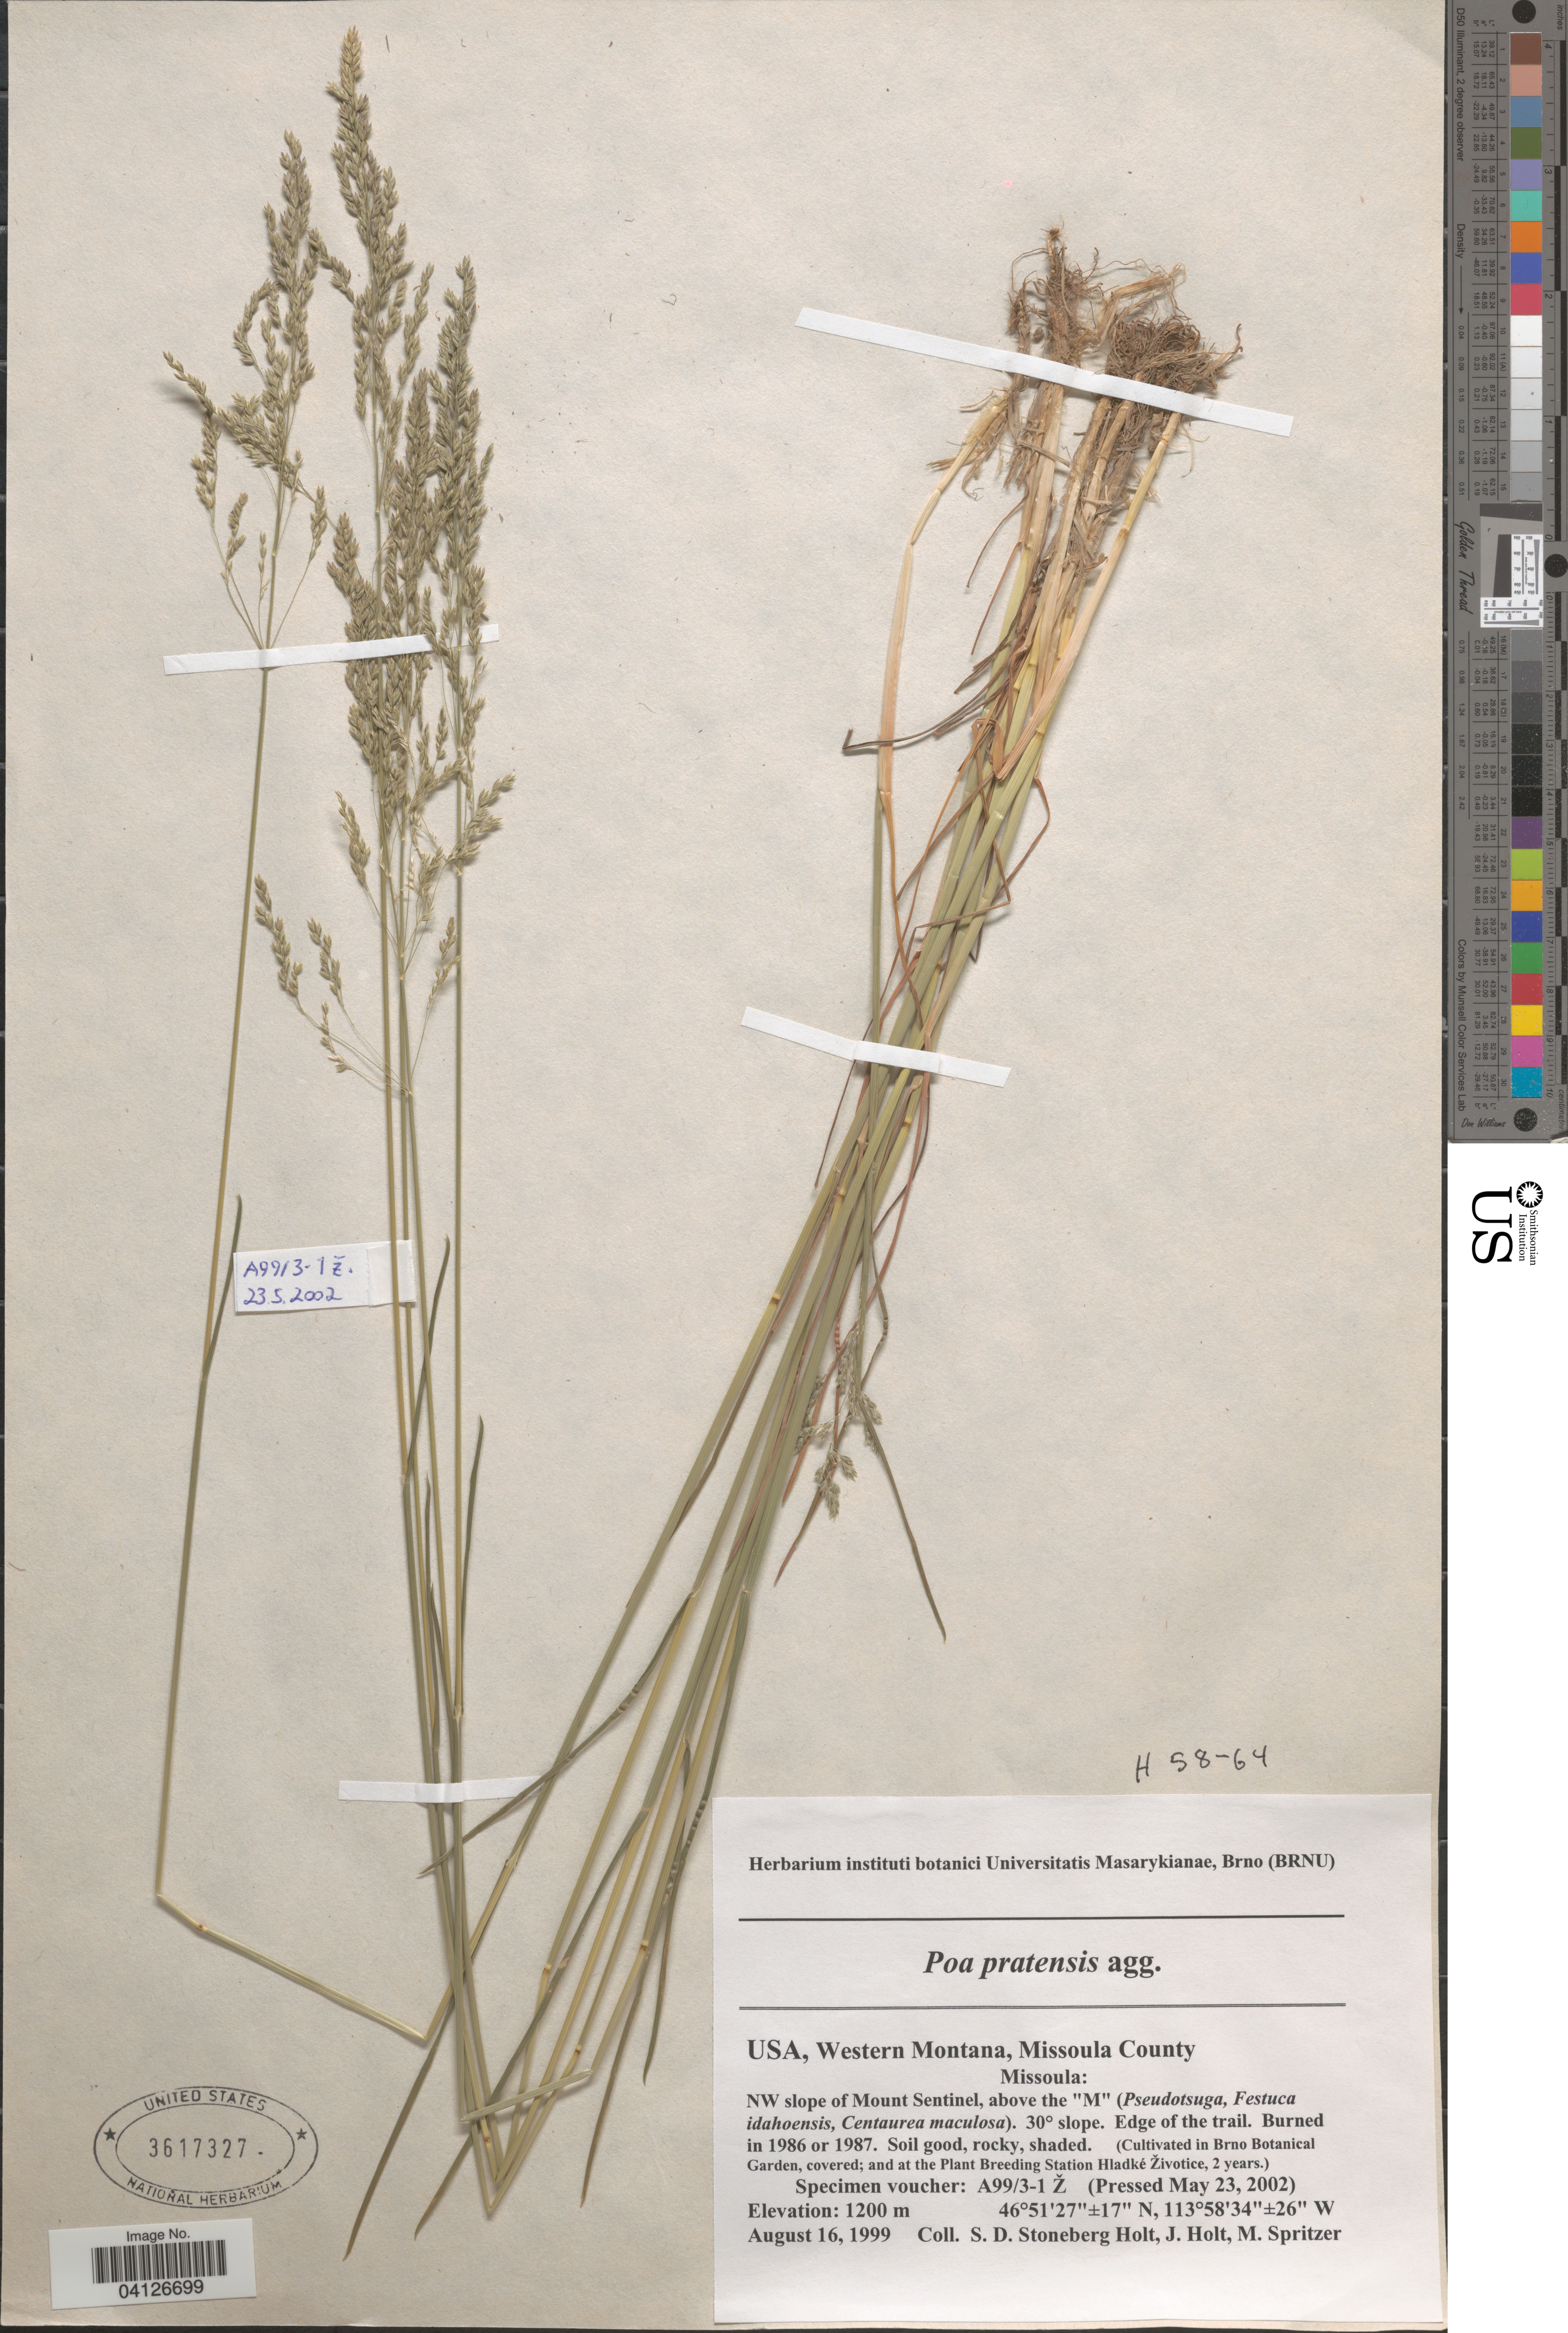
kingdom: Plantae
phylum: Tracheophyta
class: Liliopsida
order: Poales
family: Poaceae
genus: Poa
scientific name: Poa pratensis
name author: L.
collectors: Ex herb. instituti botanici Universitatis Masarykianae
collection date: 2002-05-23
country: Czechia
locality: (Cultivated in Brno Botanical Garden, covered; and at the Plant Breeding Station Hladké Životice, 2 years.).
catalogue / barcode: US 3617327